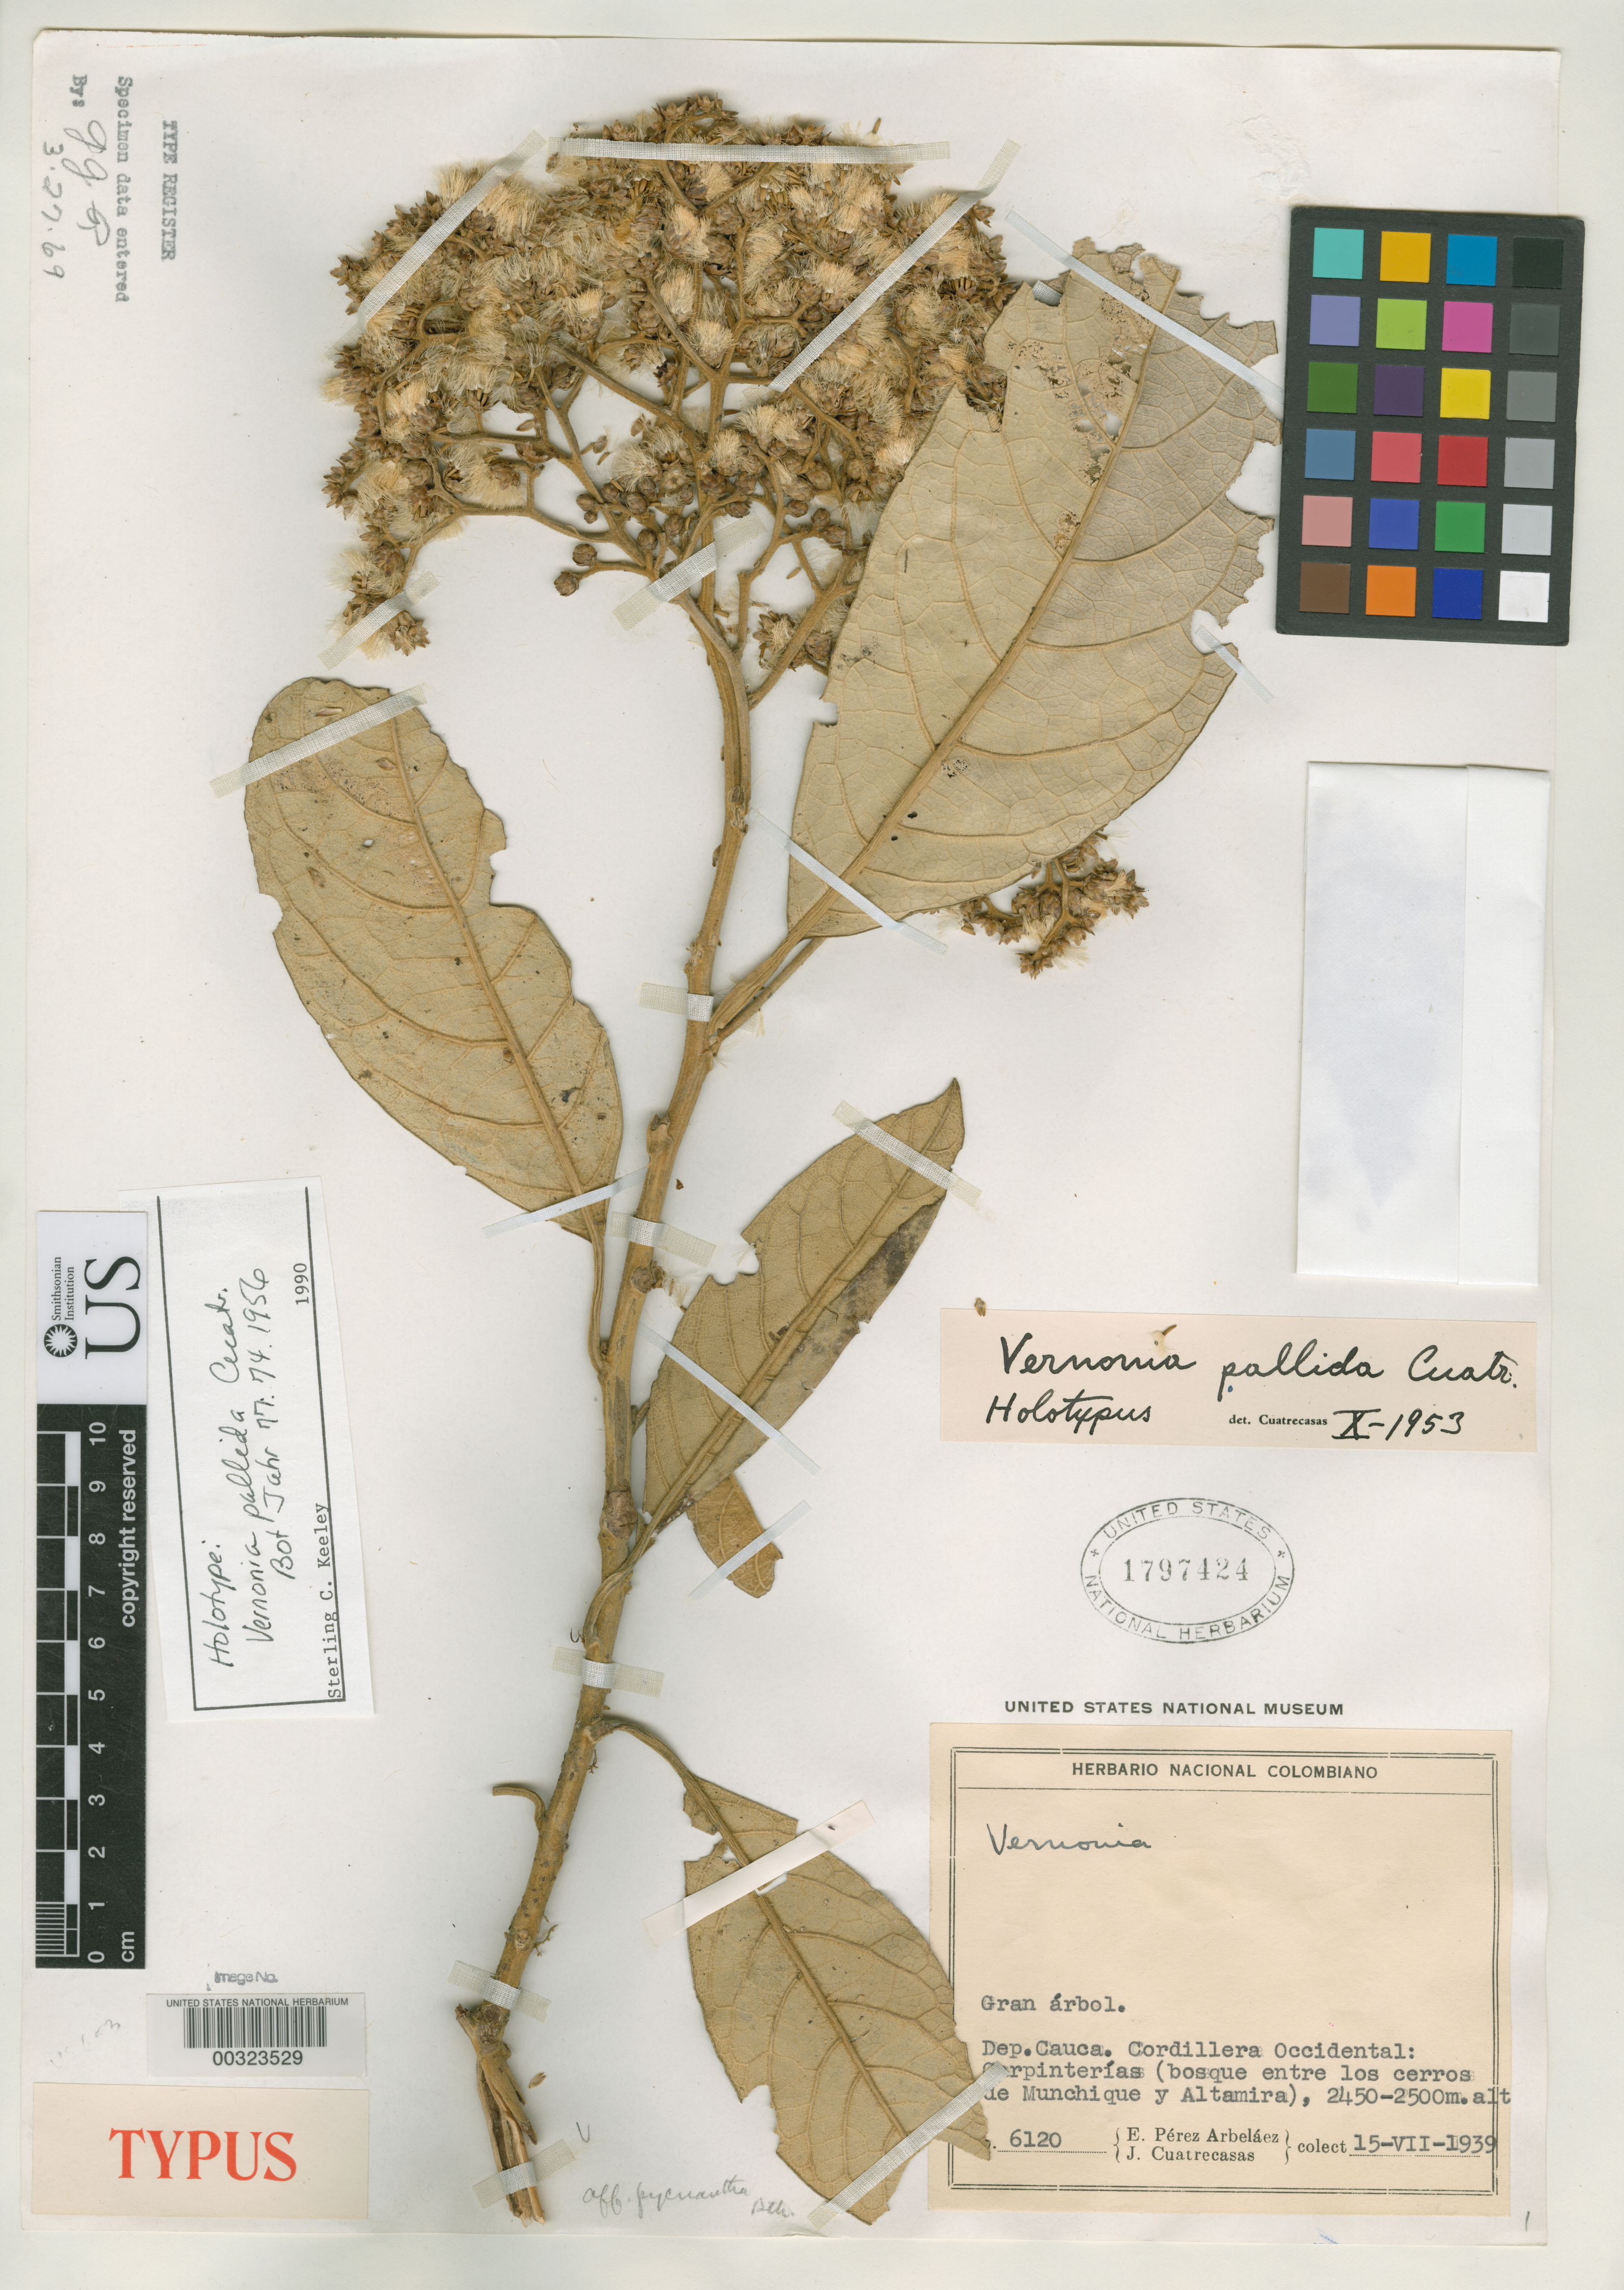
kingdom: Plantae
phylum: Tracheophyta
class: Magnoliopsida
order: Asterales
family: Asteraceae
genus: Vernonia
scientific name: Vernonia pallida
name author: Cuatrec.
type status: Holotype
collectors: E. Pérez Arbeláez & J. Cuatrecasas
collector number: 6120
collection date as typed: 15 Jul 1939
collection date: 1939-07-15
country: Colombia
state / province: Cauca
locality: Carpinterias.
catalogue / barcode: US 1797424